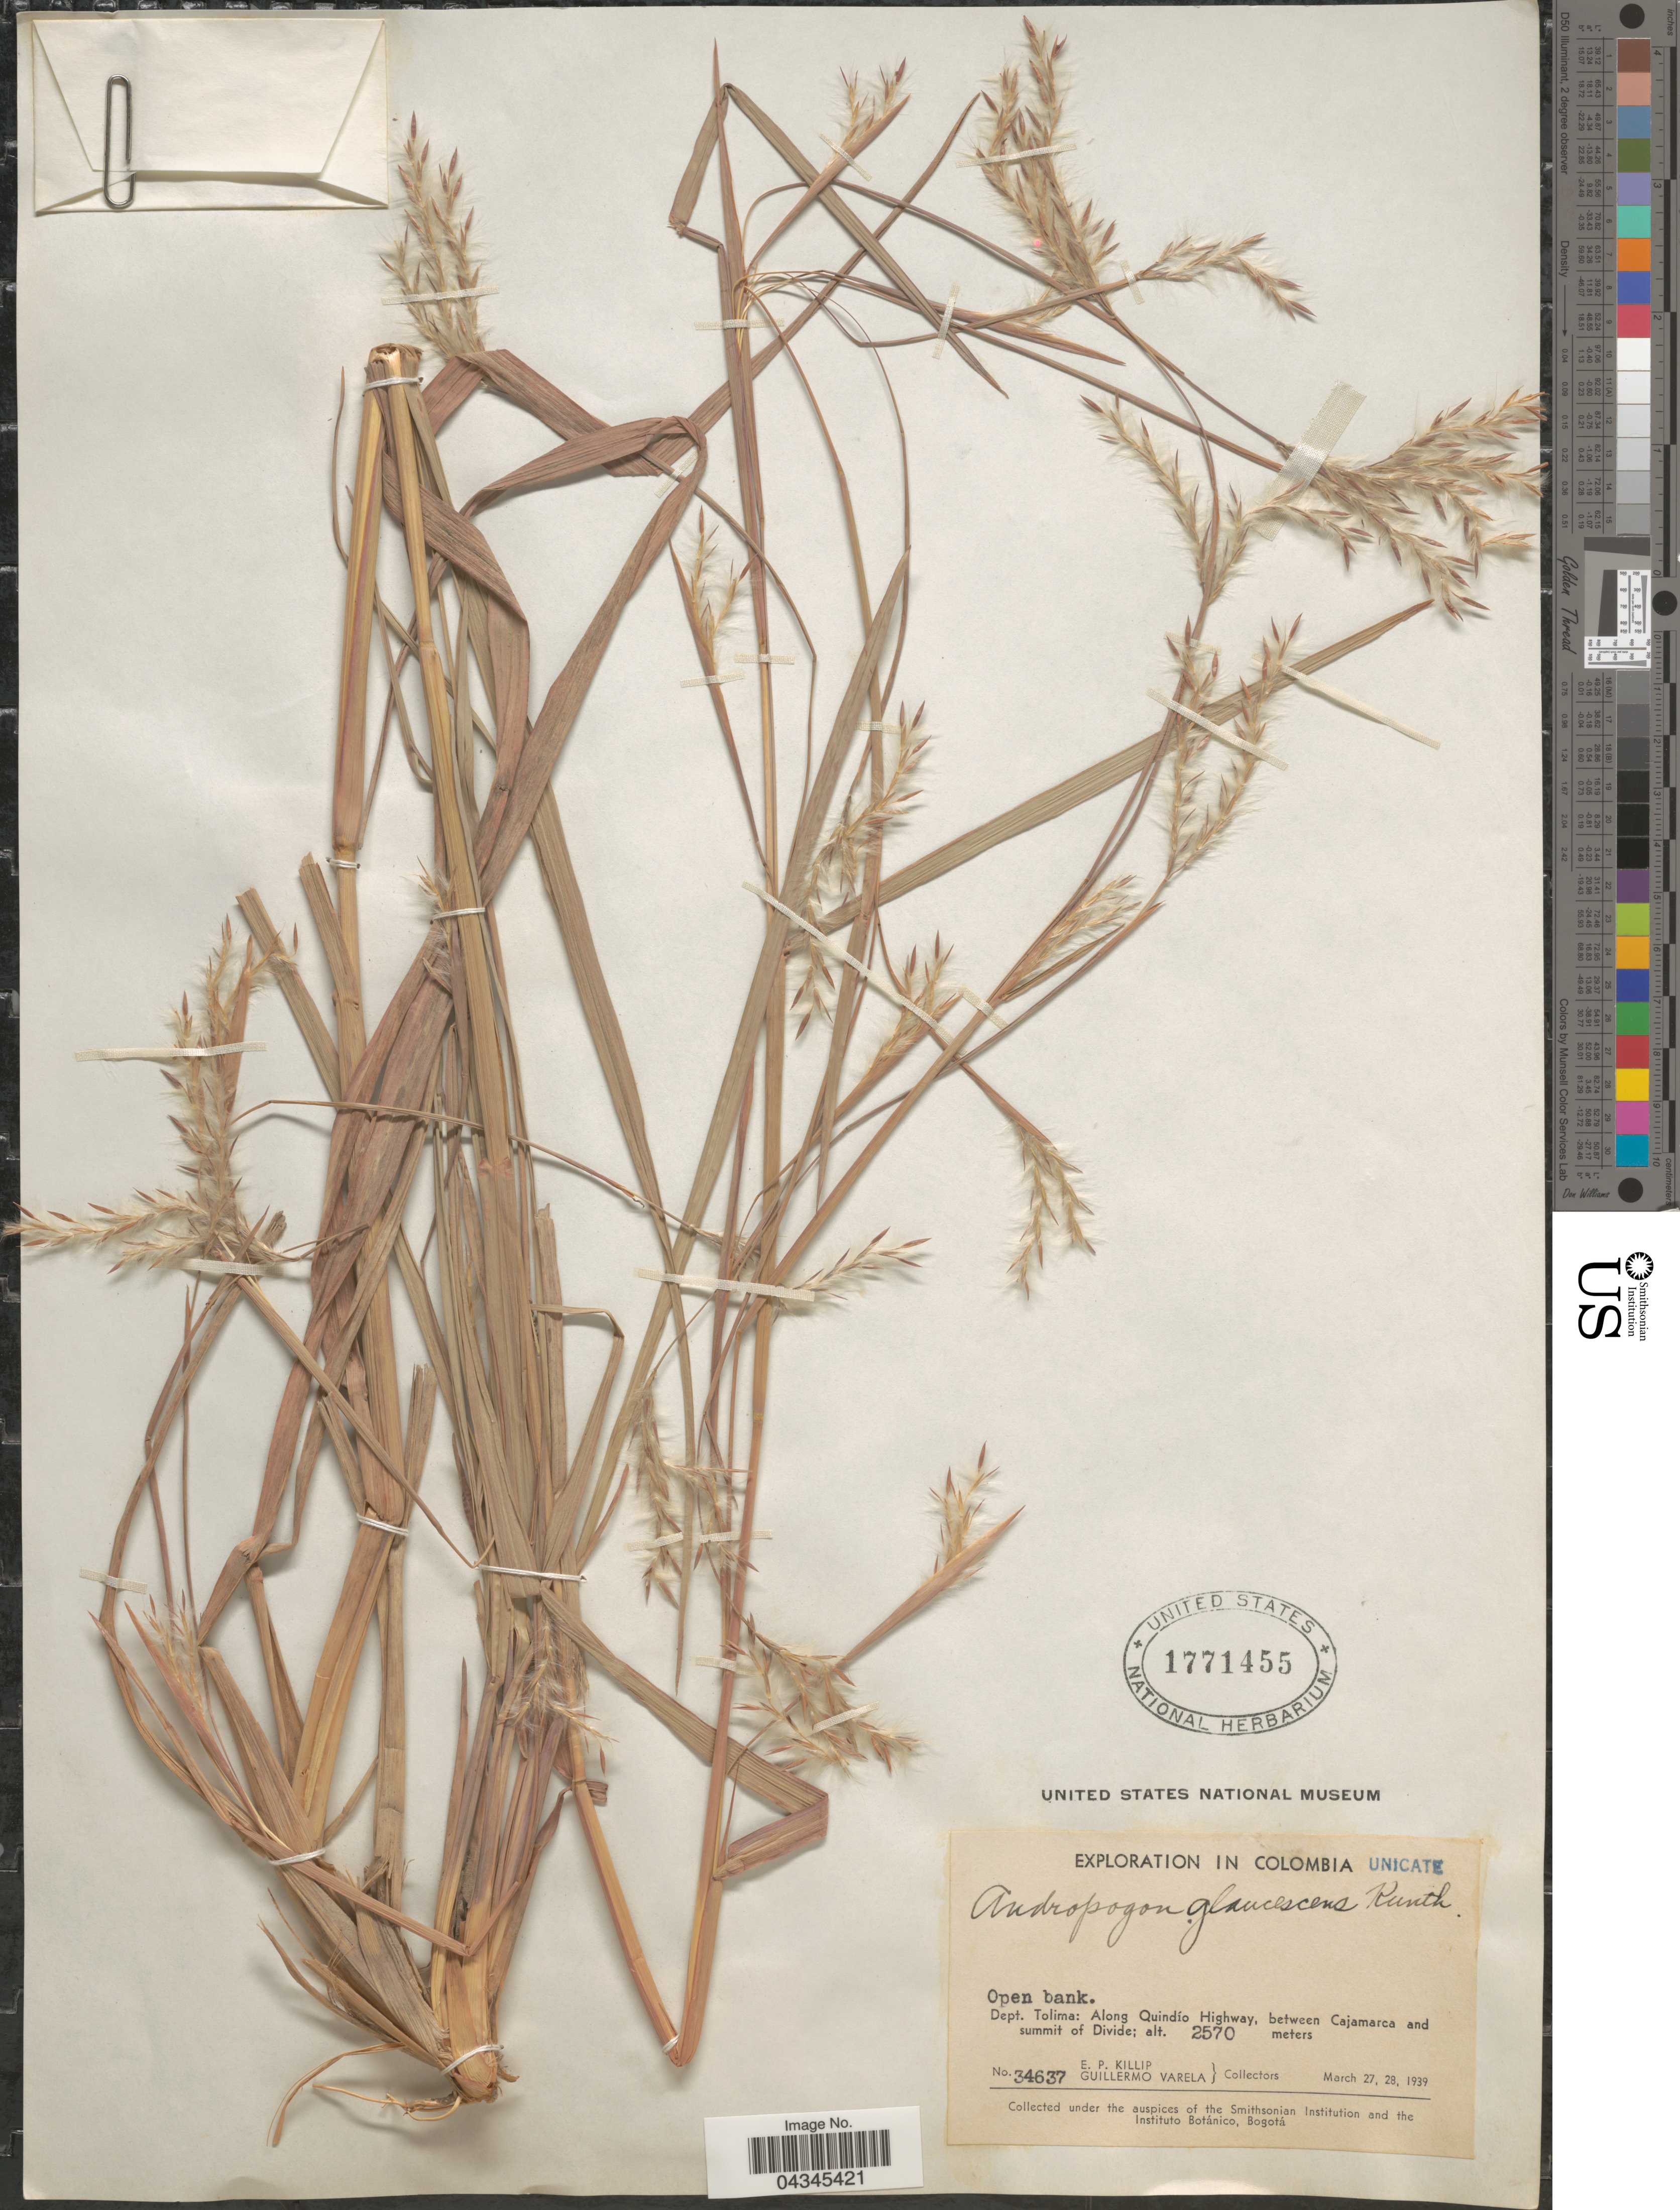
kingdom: Plantae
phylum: Tracheophyta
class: Liliopsida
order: Poales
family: Poaceae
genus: Andropogon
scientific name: Andropogon glaucescens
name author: Kunth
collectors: E. P. Killip & G. Varela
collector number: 34637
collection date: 1939-03-27/1939-03-28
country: Colombia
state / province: Tolima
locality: Dept. Tolima: Along Quindío Highwat, between Cajamarca and summit of Divide.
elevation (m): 2570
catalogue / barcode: US 1771455